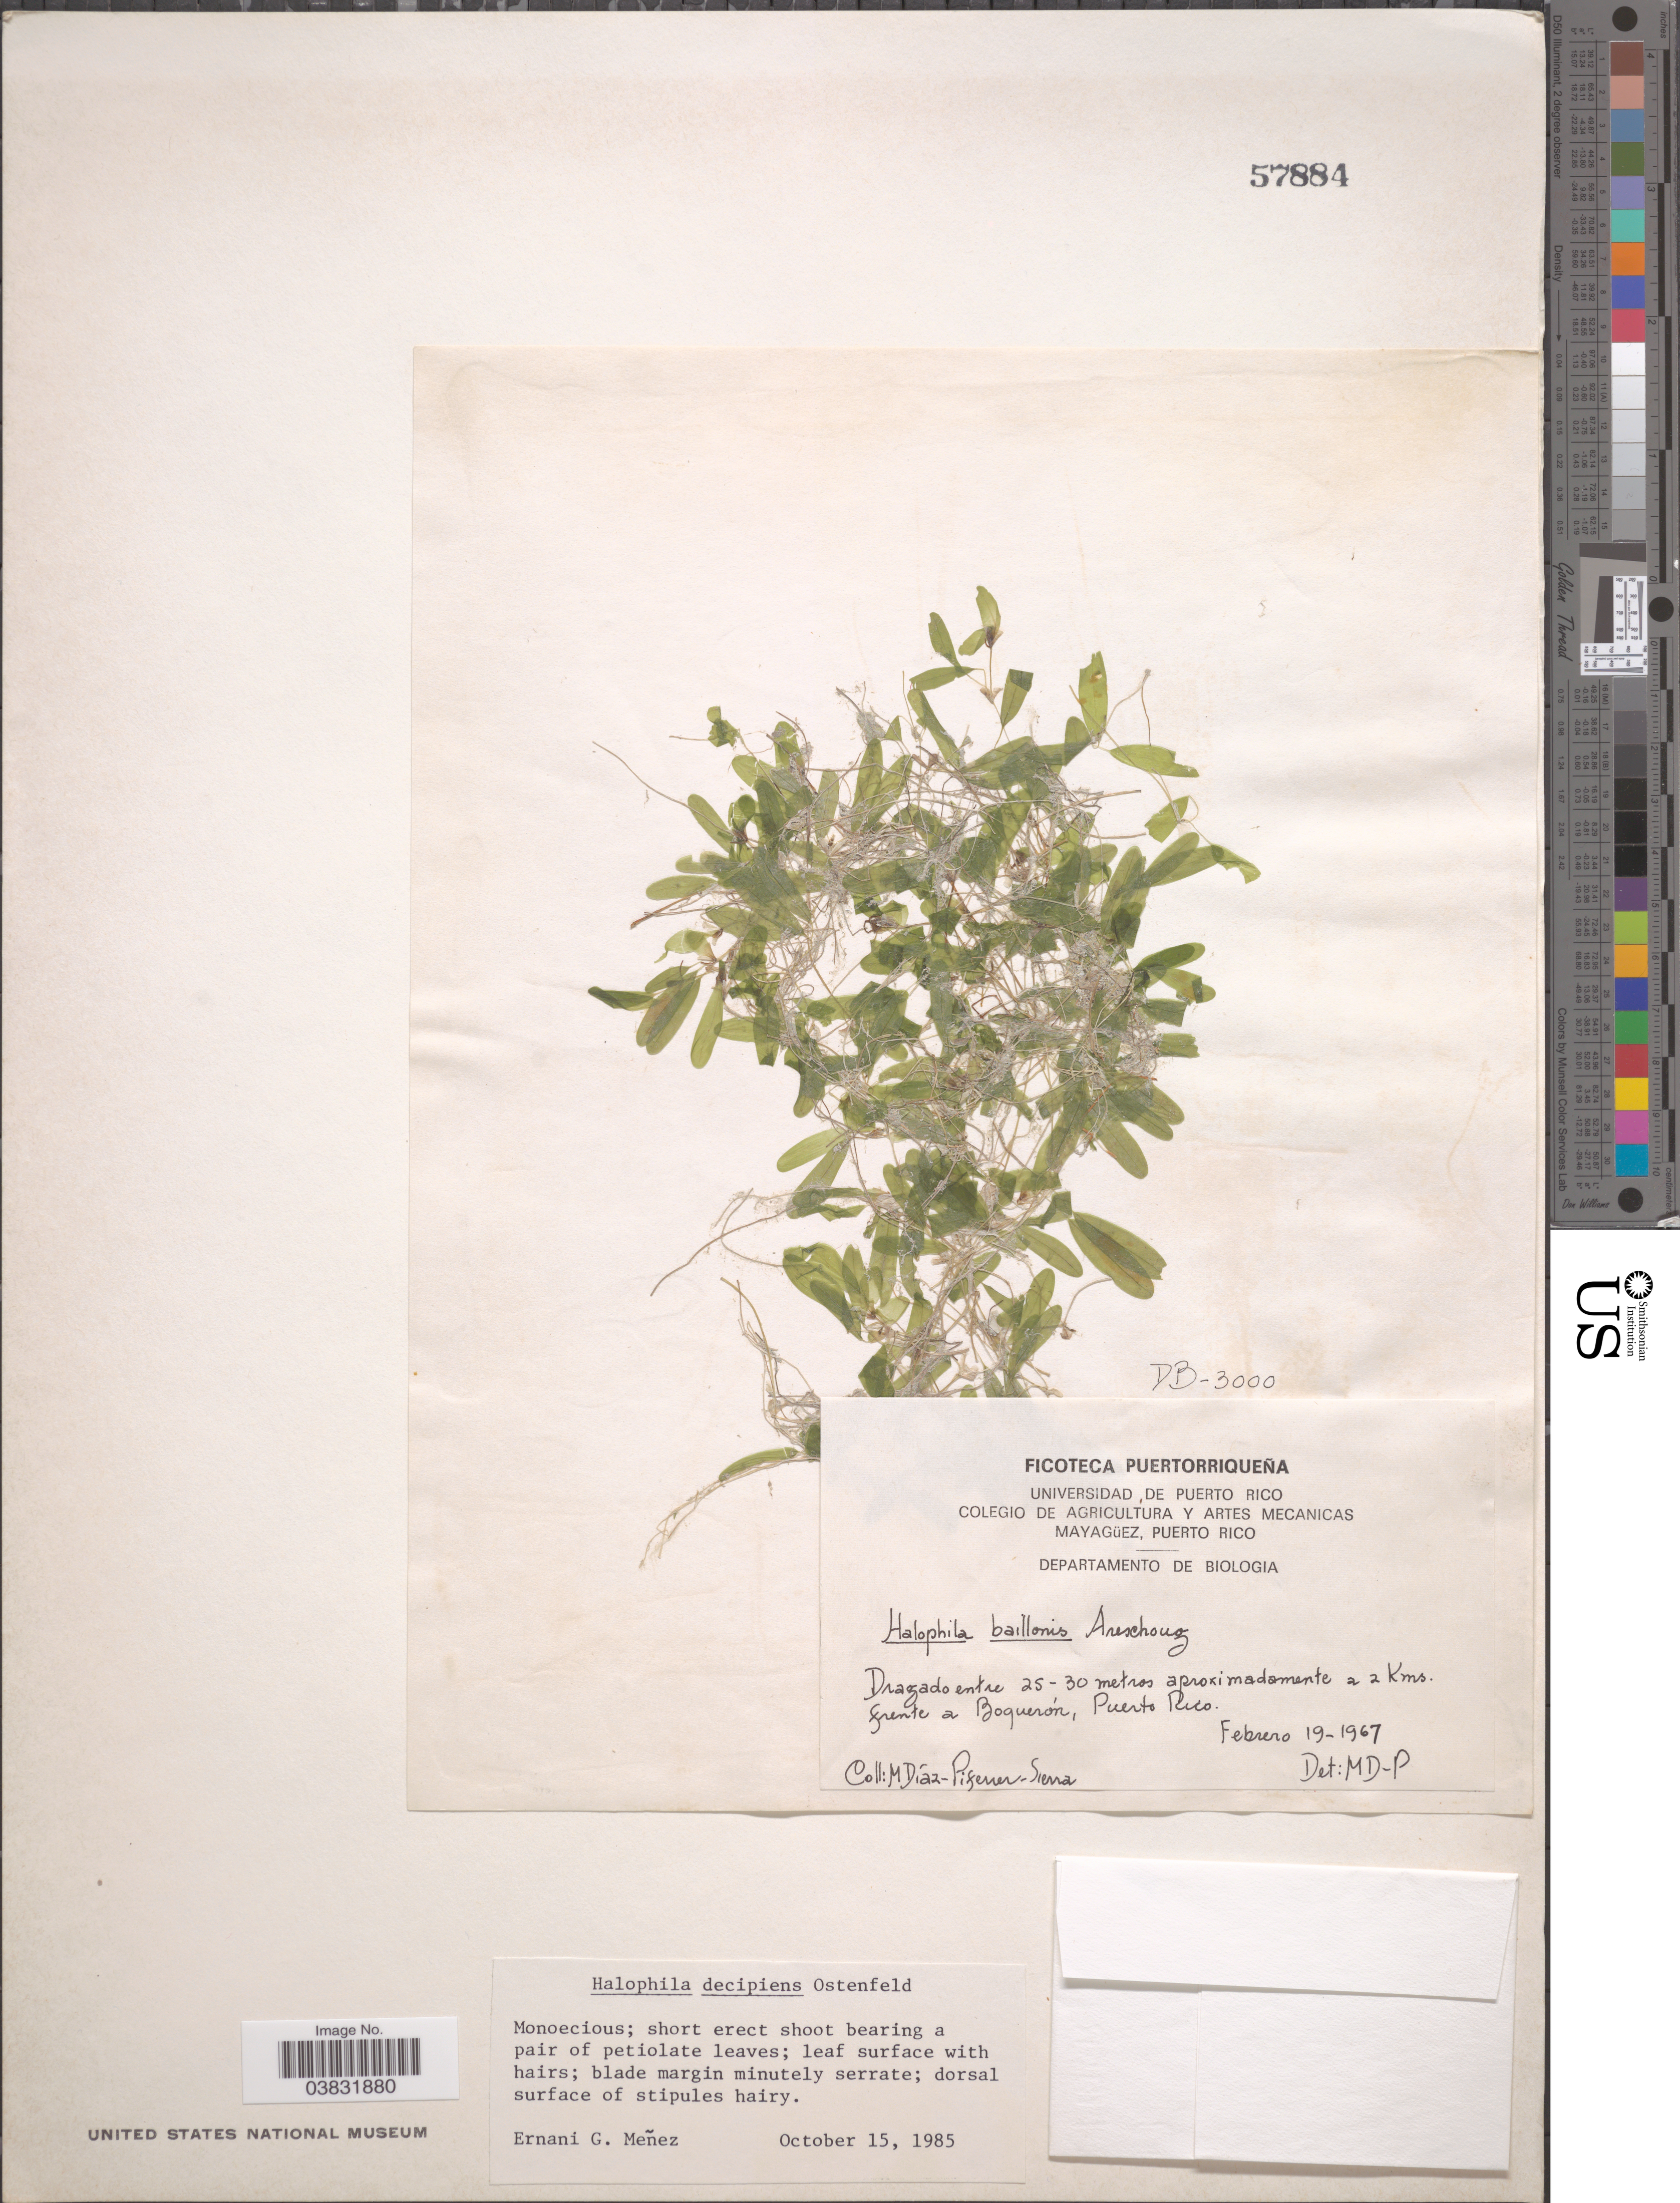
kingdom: Plantae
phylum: Tracheophyta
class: Liliopsida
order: Alismatales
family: Hydrocharitaceae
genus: Halophila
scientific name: Halophila decipiens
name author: Ostenf.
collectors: M. Diaz-Piferrer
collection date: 1967-02-19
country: Puerto Rico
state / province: Mayagüez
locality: Dragado entre 25-30 metros aproximadamente a 2 Kms. frente a Boquerón.